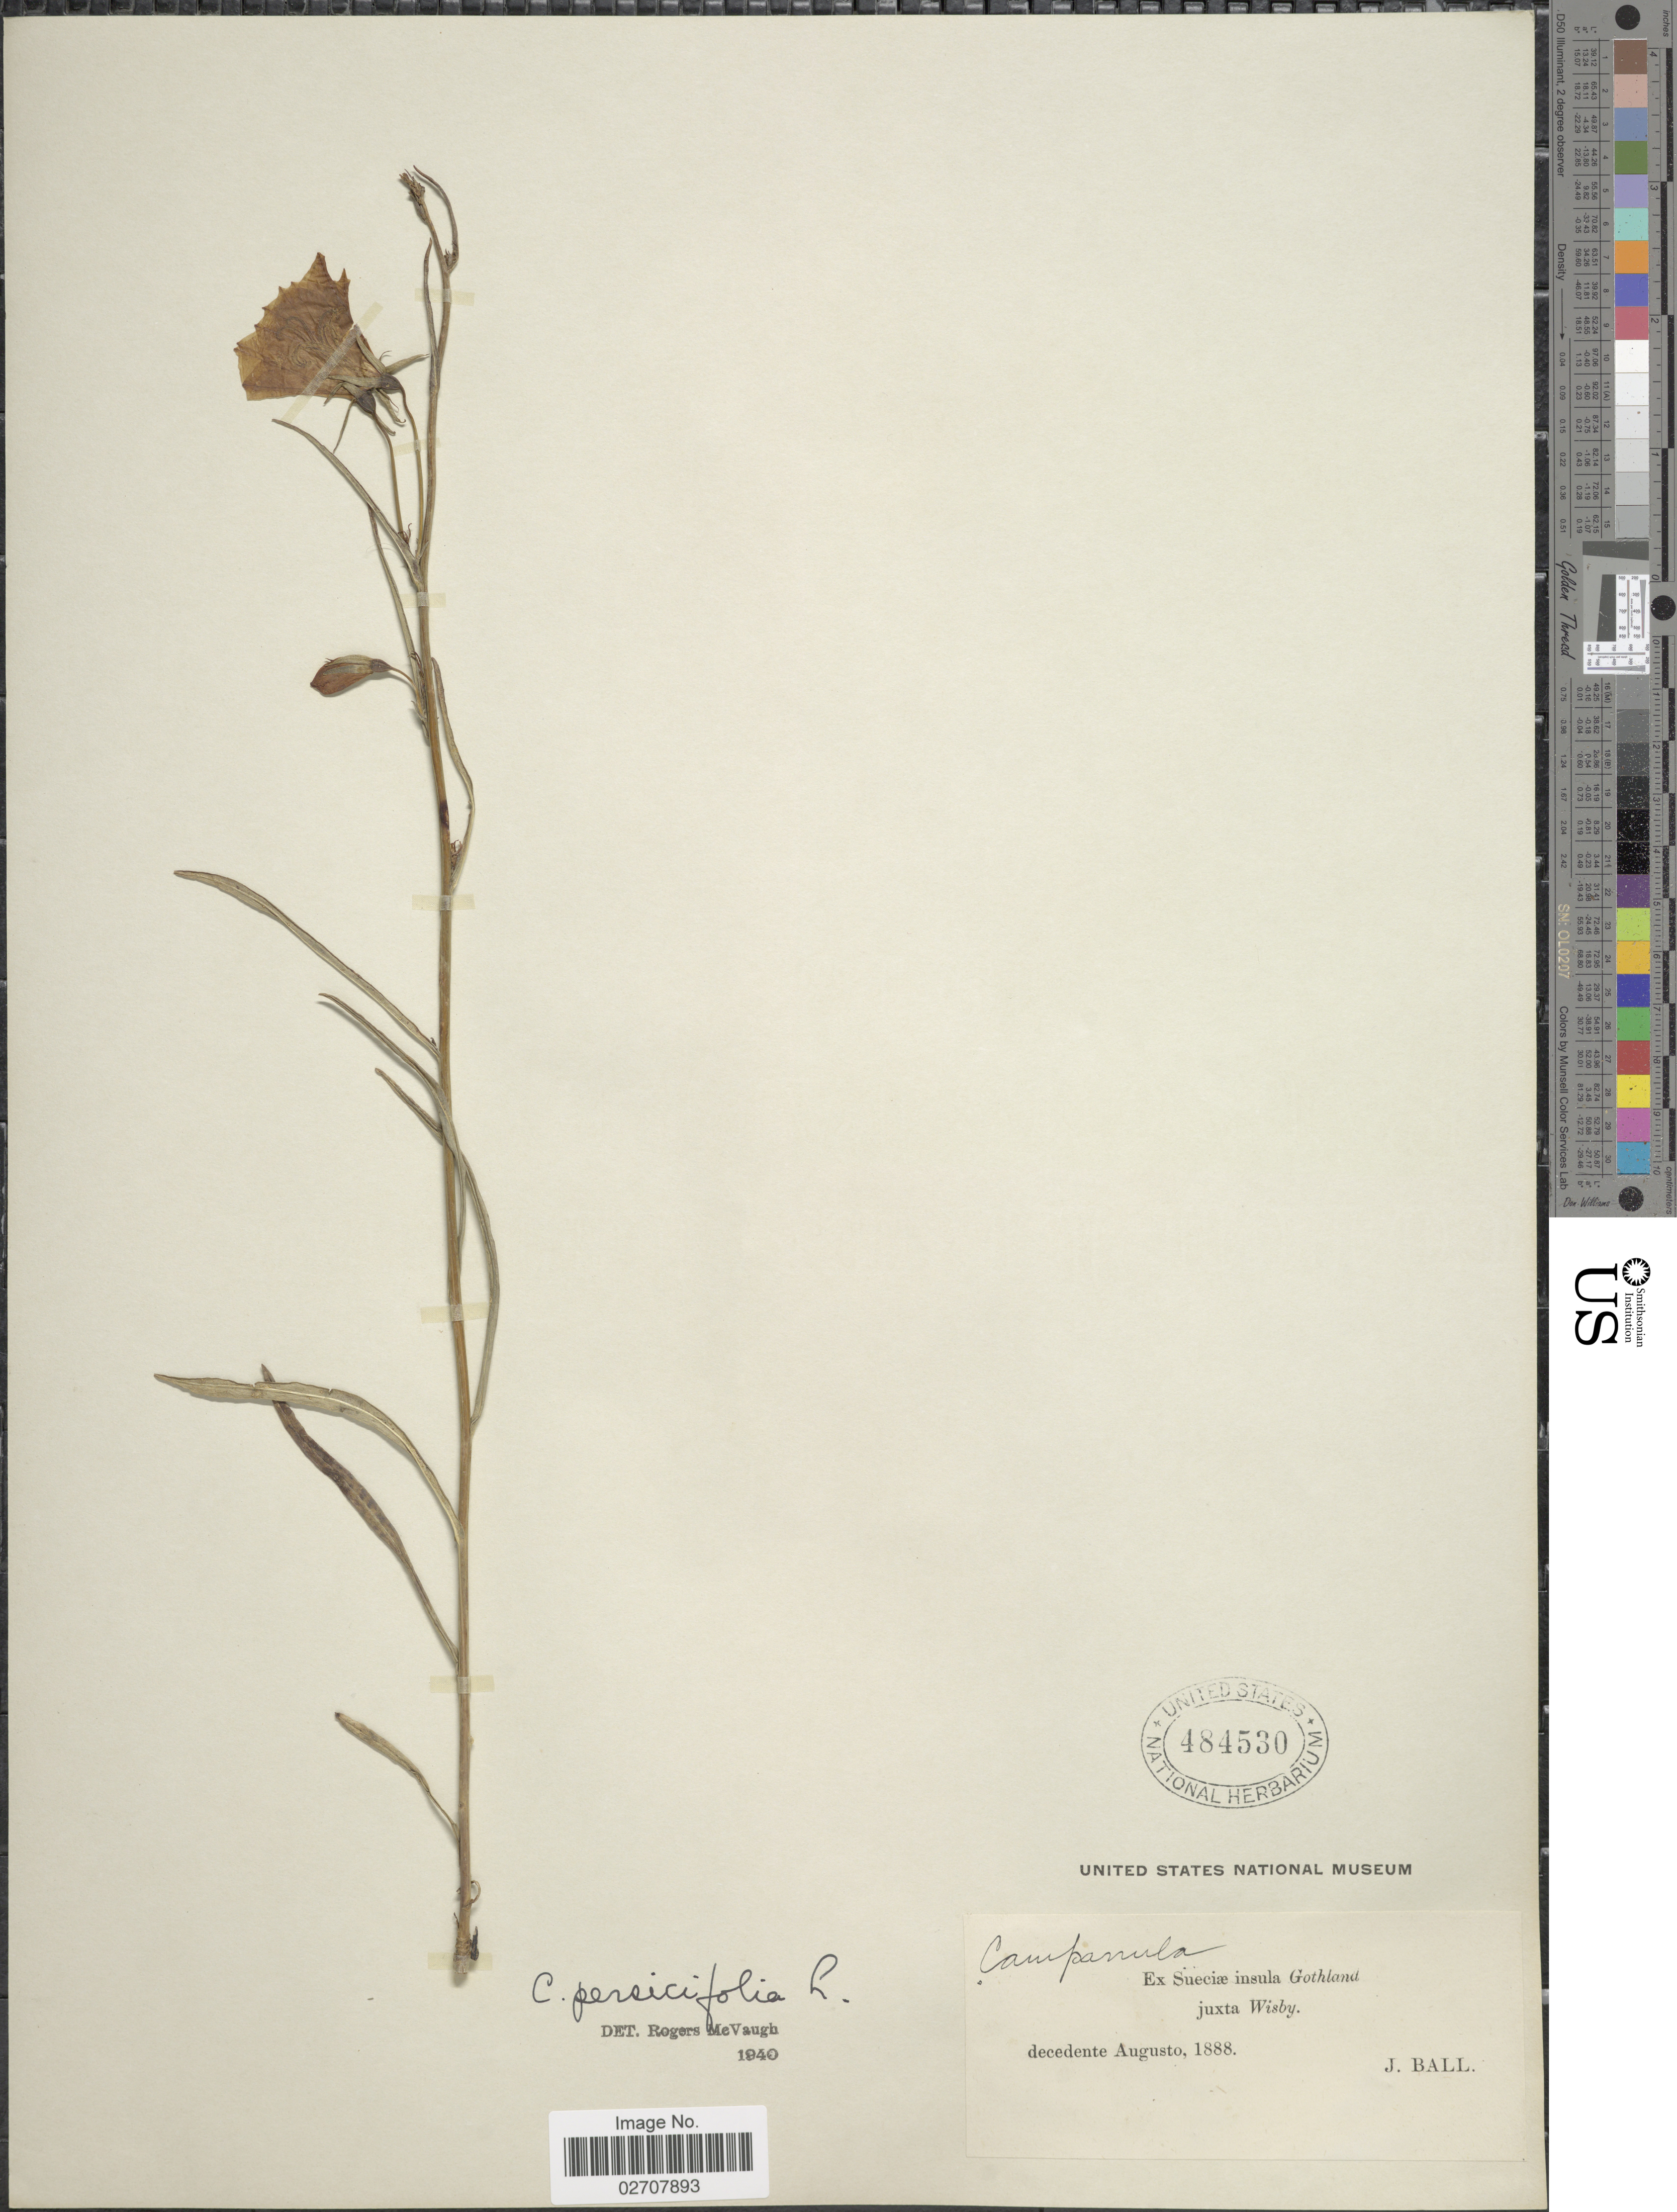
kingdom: Plantae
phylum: Tracheophyta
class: Magnoliopsida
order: Asterales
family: Campanulaceae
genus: Campanula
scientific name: Campanula persicifolia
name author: L.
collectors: J. Ball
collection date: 1888-08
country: Sweden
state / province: Gotland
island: Gotland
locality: Ex Sueciae insula Gothland juxta Wisby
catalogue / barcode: US 484530